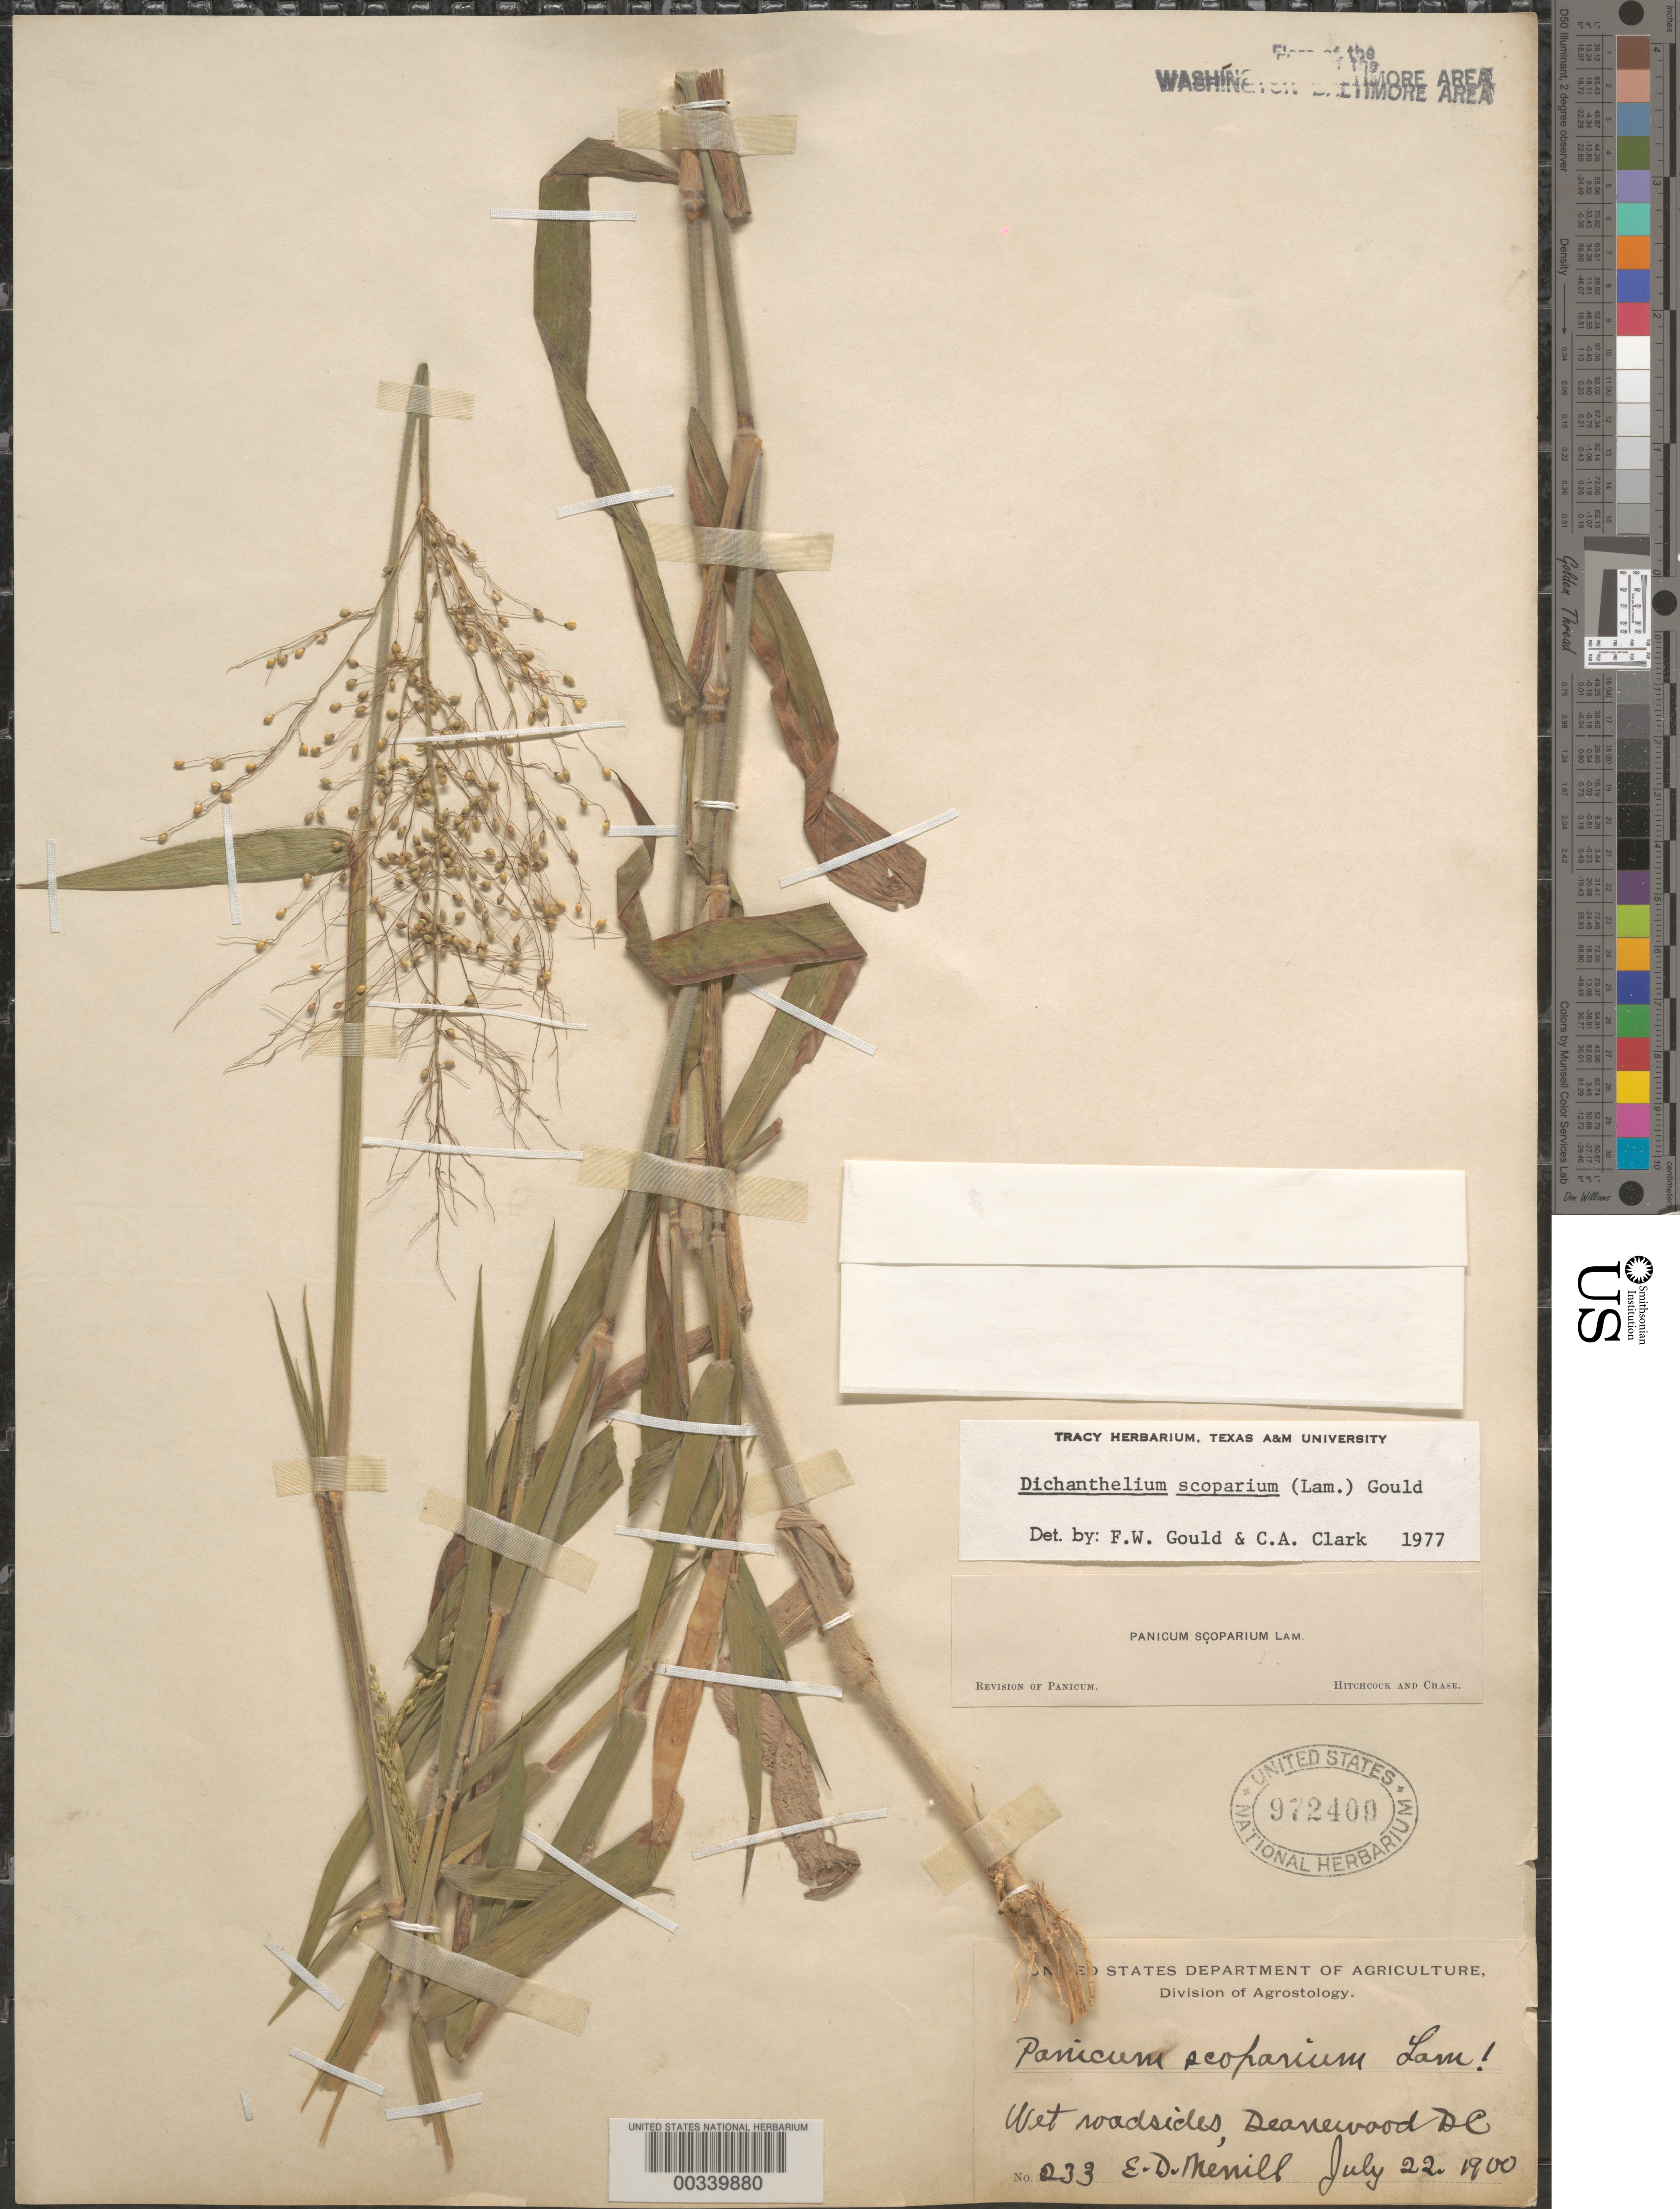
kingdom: Plantae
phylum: Tracheophyta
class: Liliopsida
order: Poales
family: Poaceae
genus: Dichanthelium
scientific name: Dichanthelium scoparium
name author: (Lam.) Gould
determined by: Gould, F. W.; Clark, C. A.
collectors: E. D. Merrill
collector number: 233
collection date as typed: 22 Jul 1900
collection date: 1900-07-22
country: United States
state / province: District of Columbia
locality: Deanwood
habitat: Wet roadsides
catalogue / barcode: US 972400